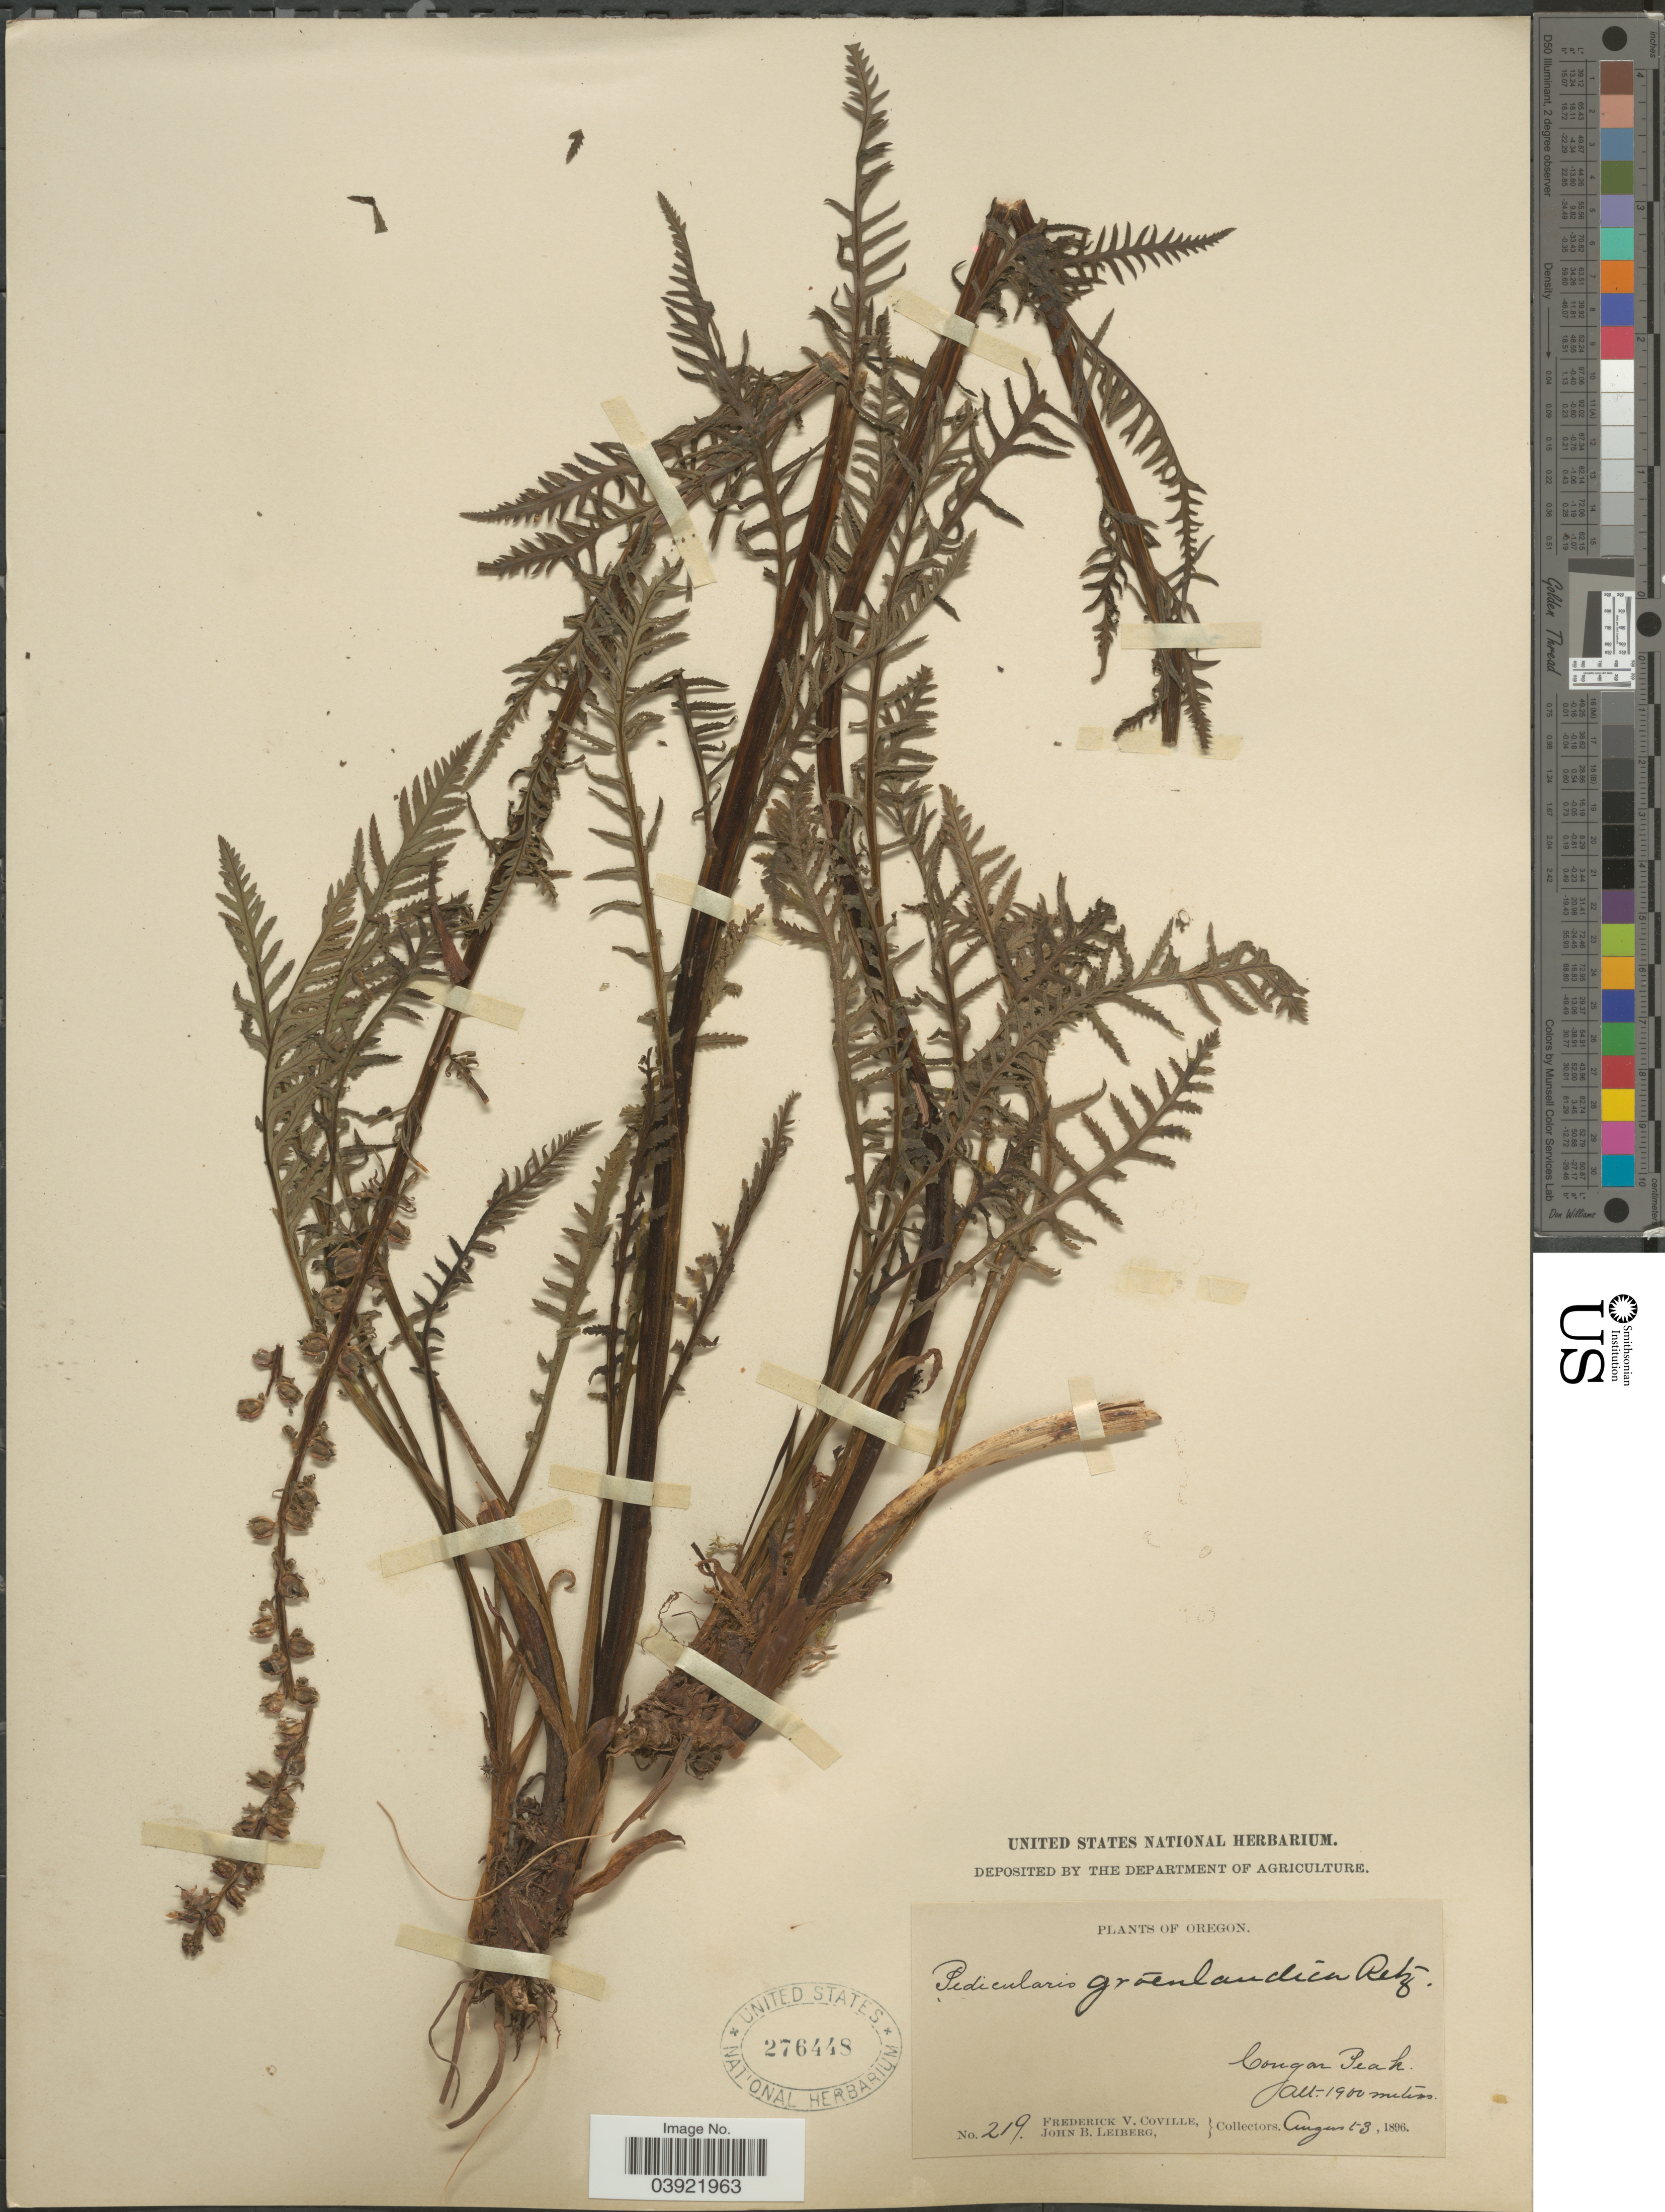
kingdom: Plantae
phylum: Tracheophyta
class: Magnoliopsida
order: Lamiales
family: Orobanchaceae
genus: Pedicularis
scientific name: Pedicularis groenlandica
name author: Retz.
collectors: F. V. Coville & J. B. Leiberg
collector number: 219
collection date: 1896-08-03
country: United States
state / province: Oregon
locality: Cougar Peak.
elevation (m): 1900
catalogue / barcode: US 276448